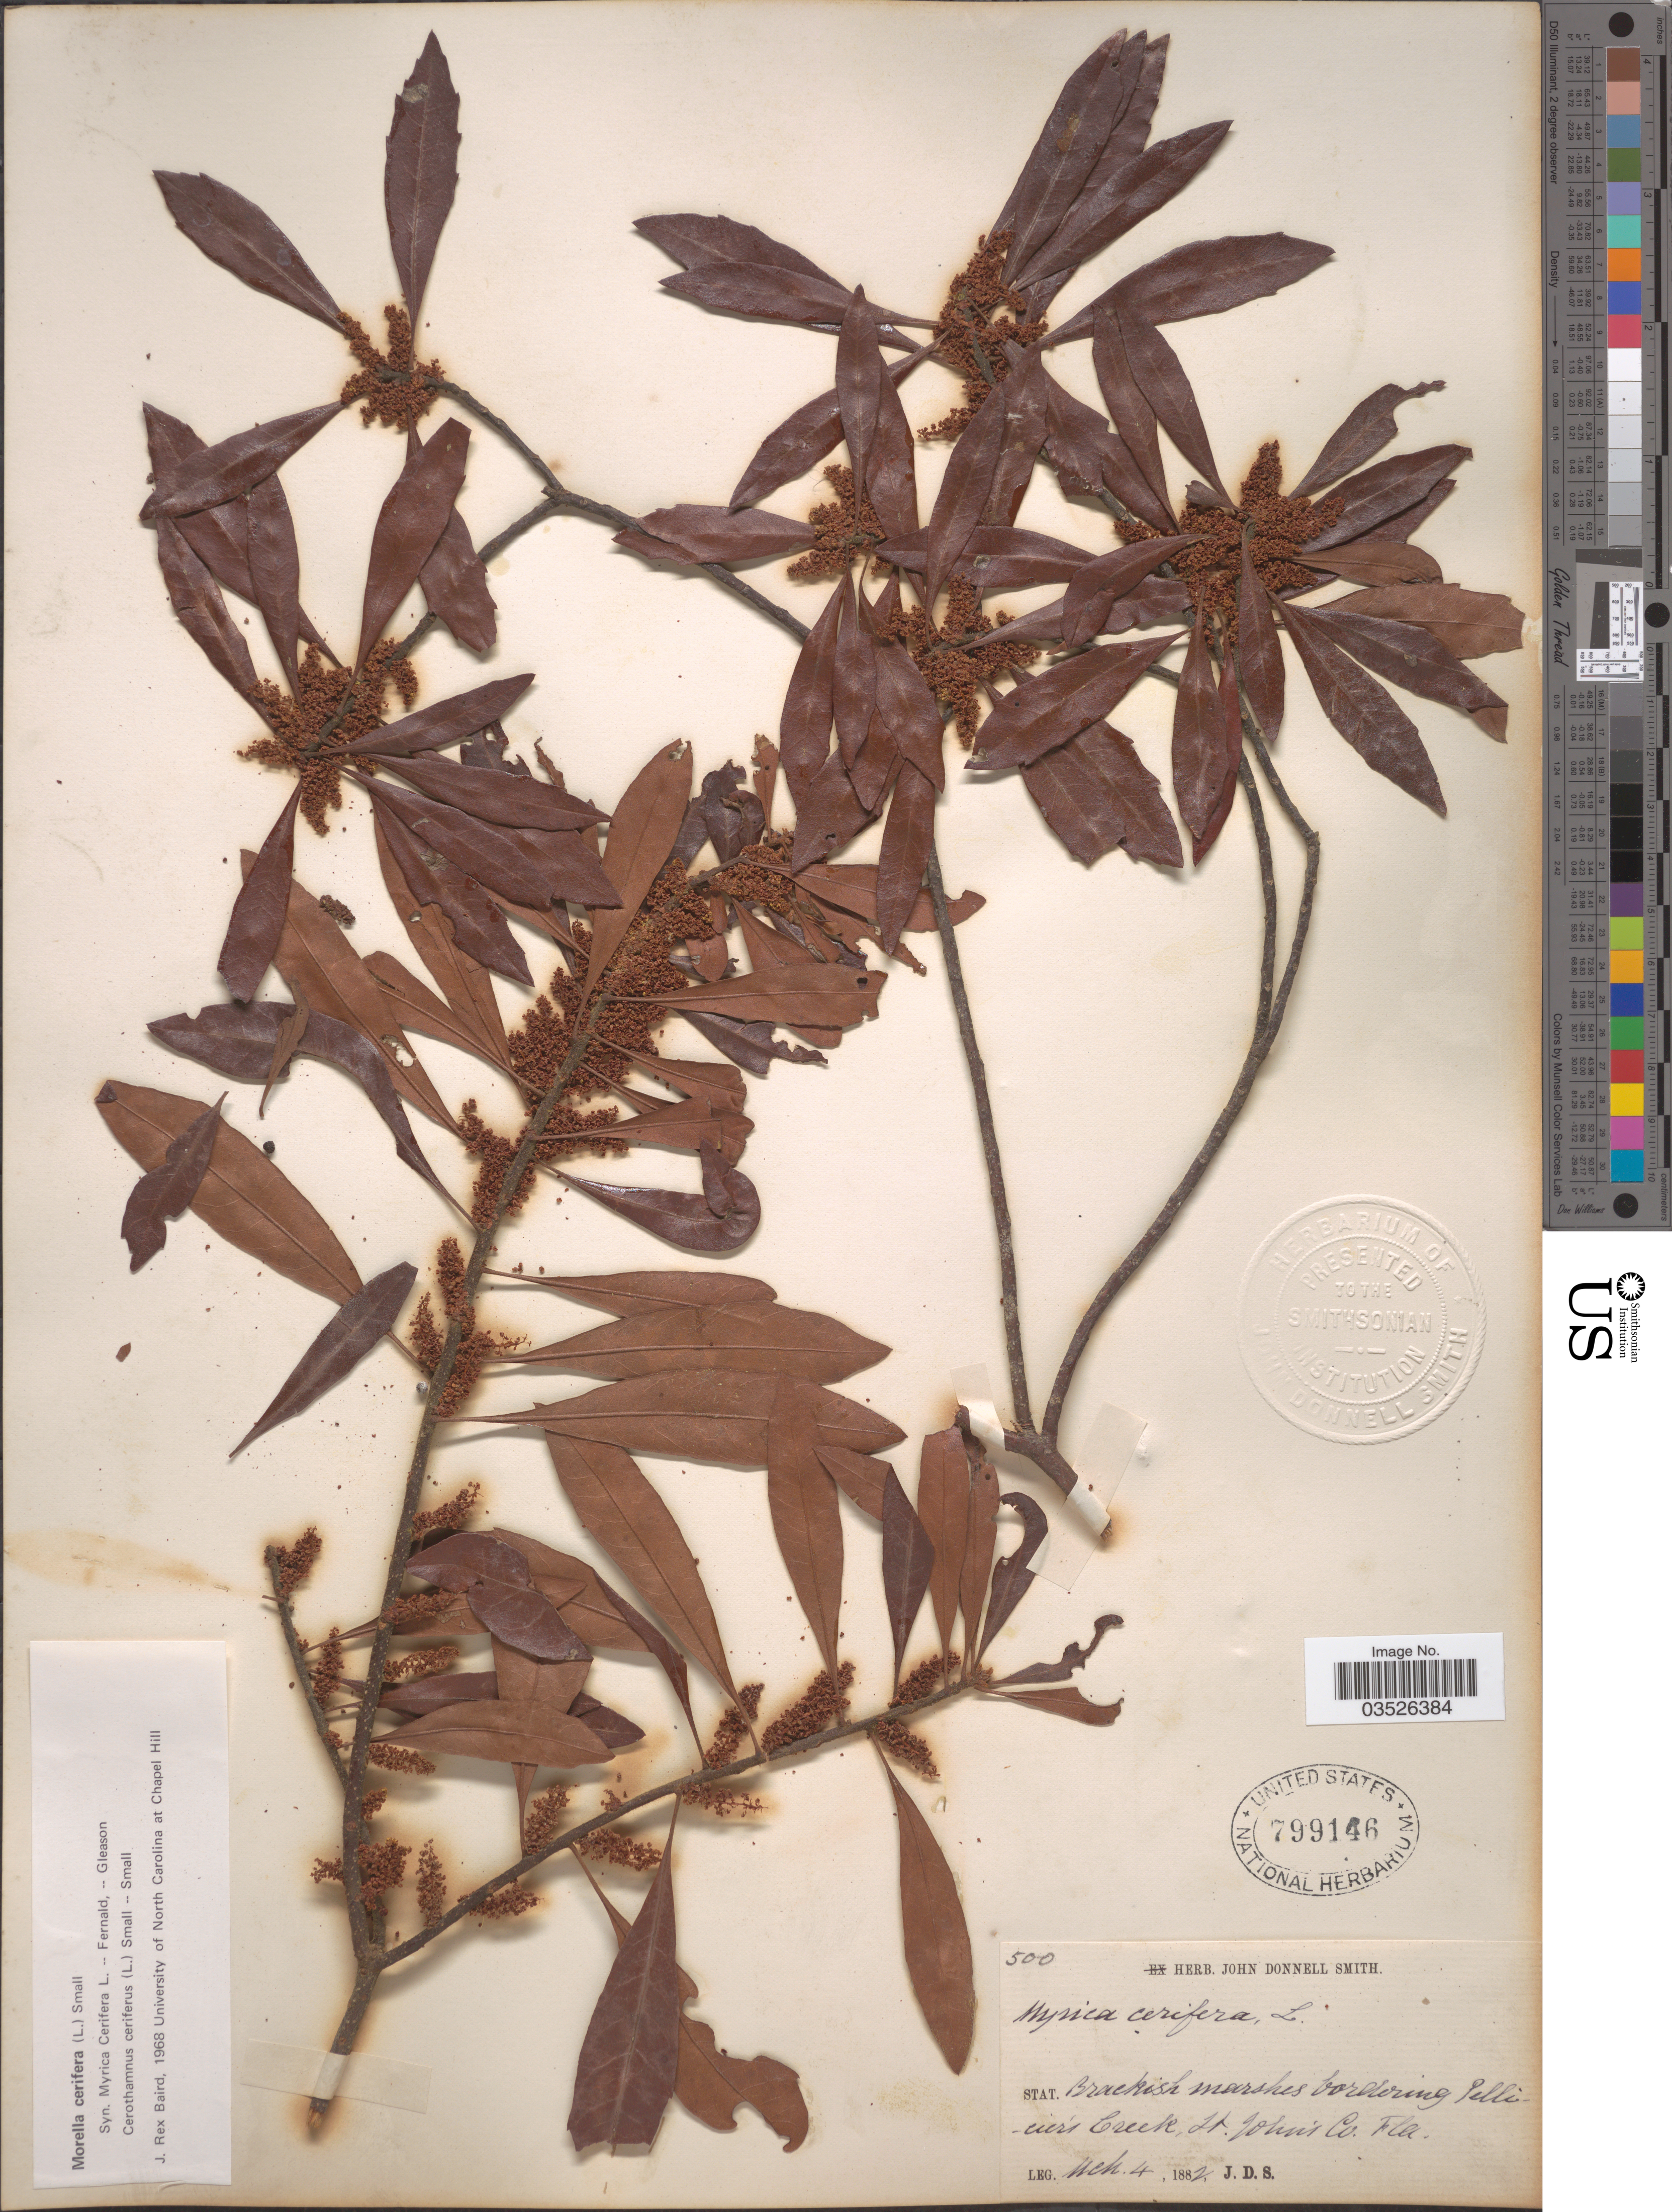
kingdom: Plantae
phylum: Tracheophyta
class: Magnoliopsida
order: Fagales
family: Myricaceae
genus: Morella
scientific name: Morella cerifera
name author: (L.) Small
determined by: Baird, James Rex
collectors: J. Donnell Smith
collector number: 500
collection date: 1882-03-04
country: United States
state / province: Florida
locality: Brackish marshes bordering Pellicer's Creek, St. John's Co.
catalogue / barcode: US 799146